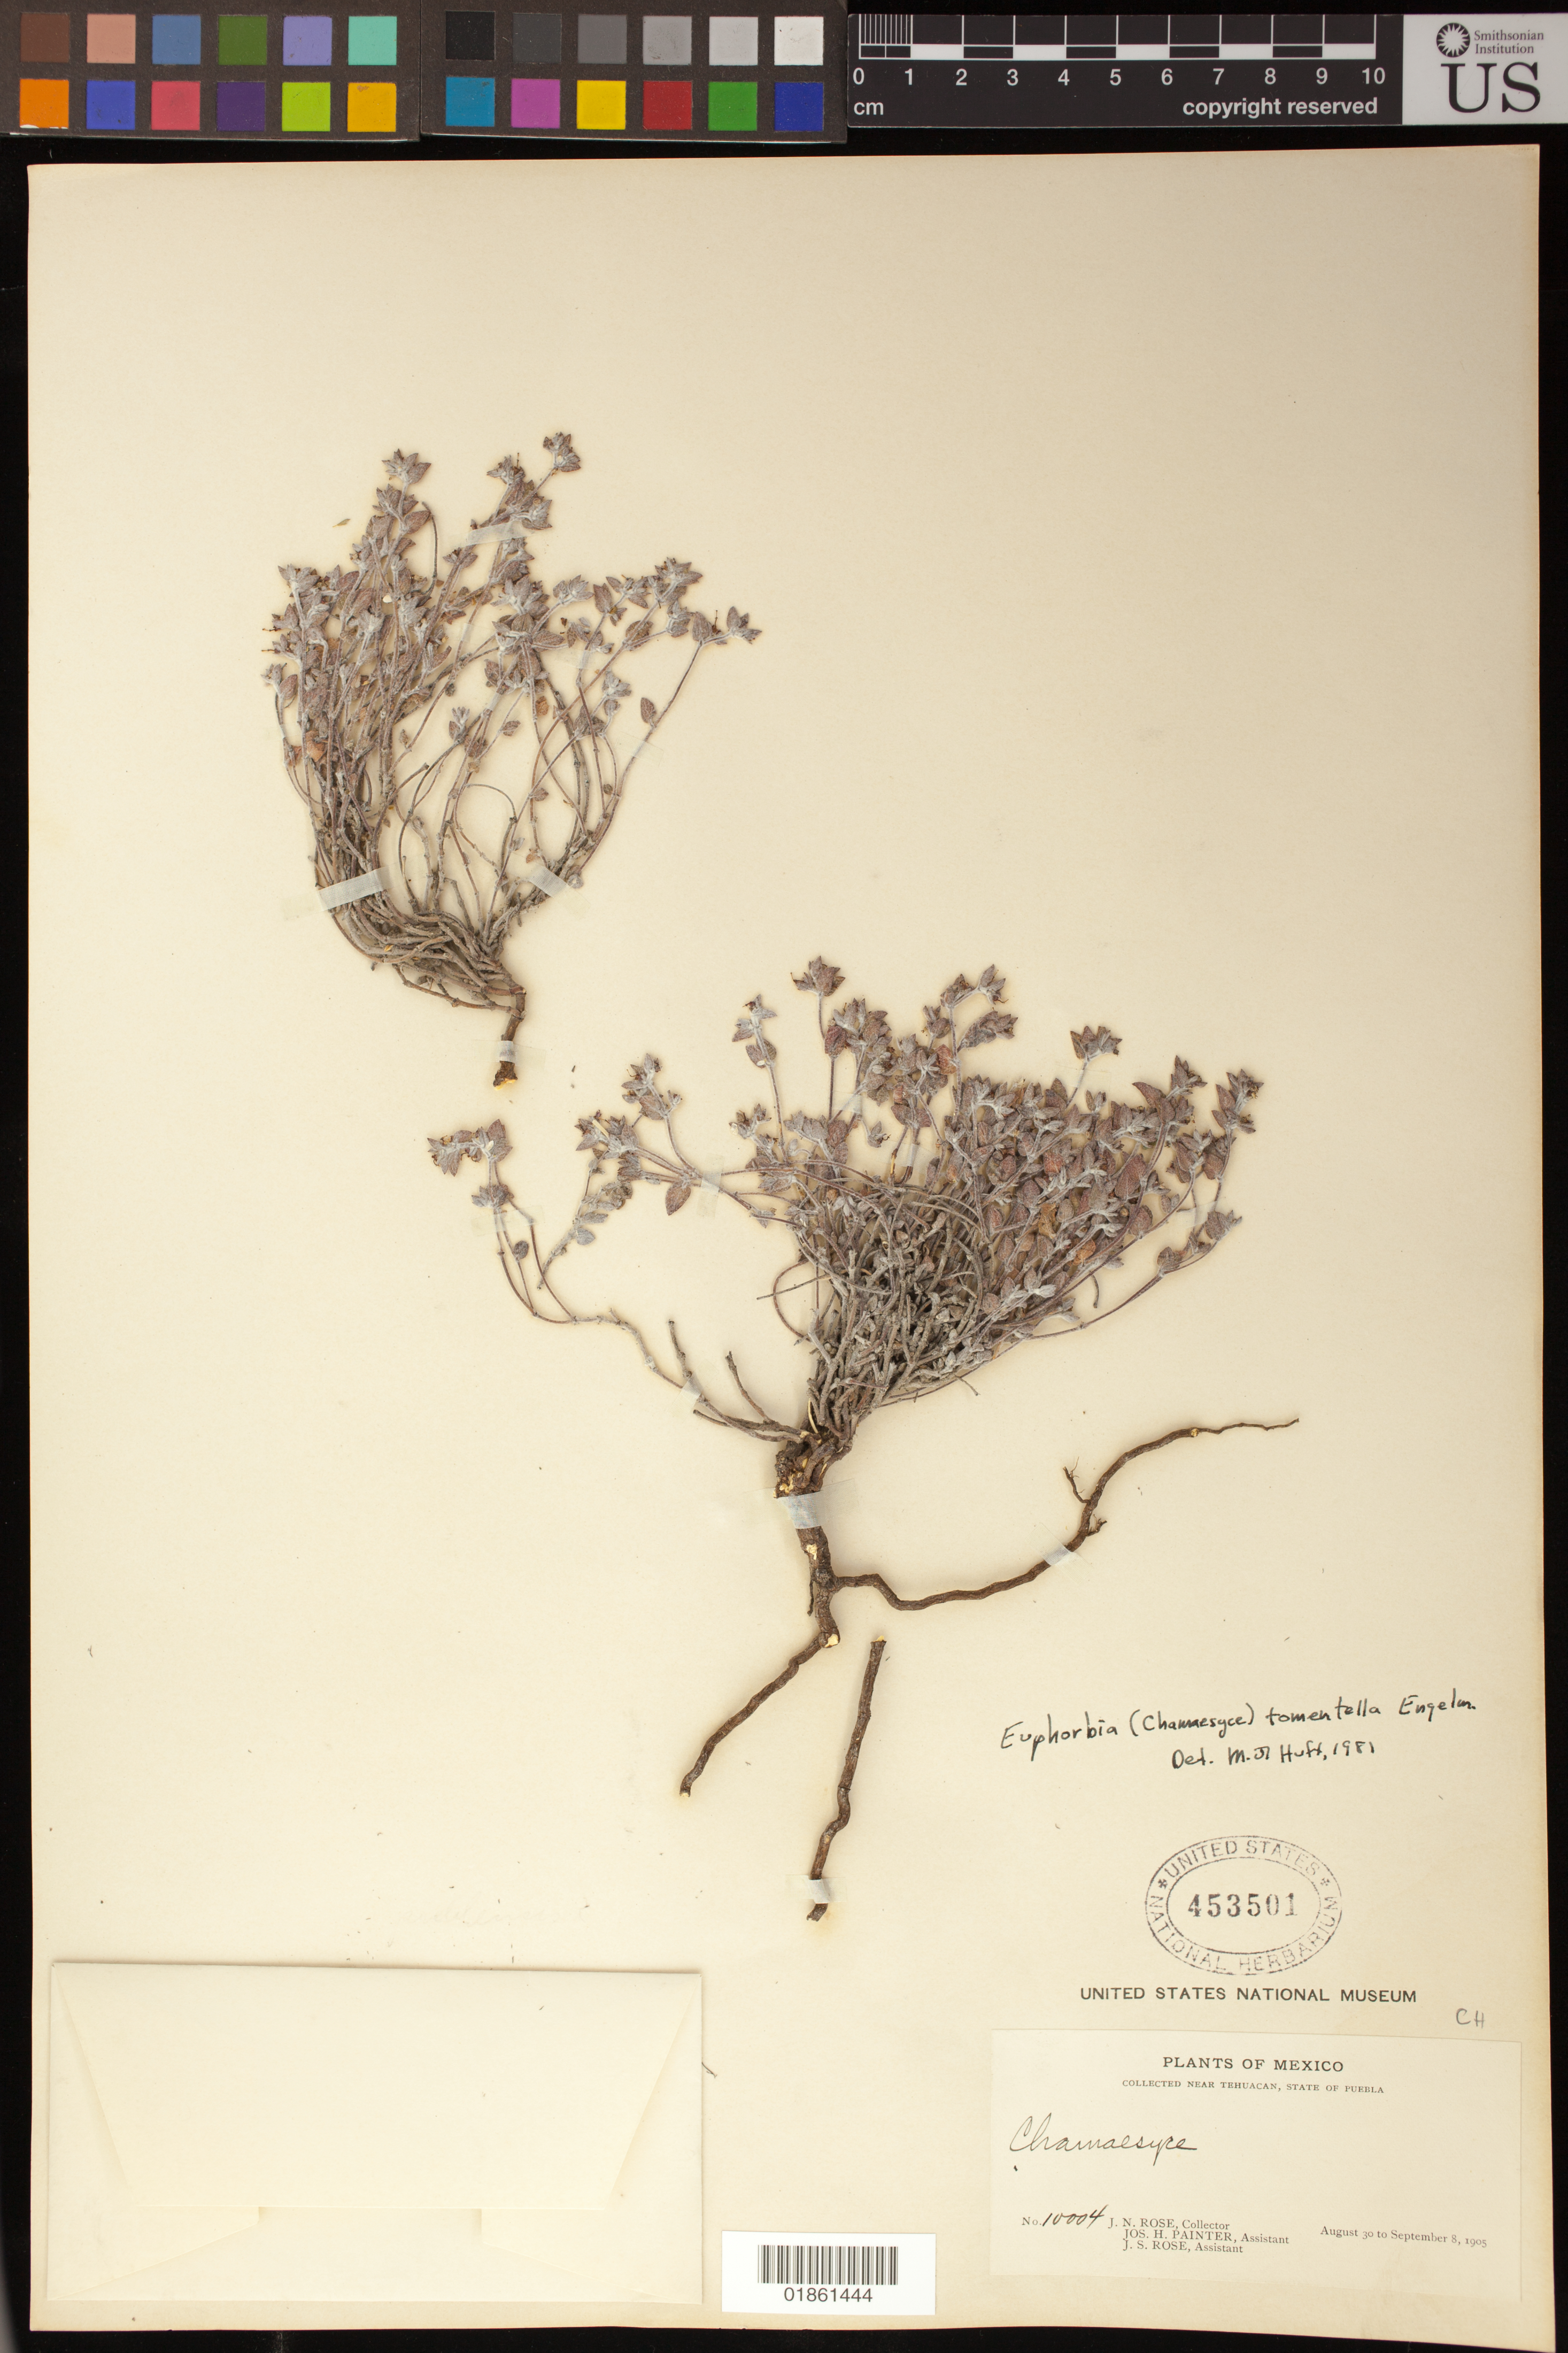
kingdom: Plantae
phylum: Tracheophyta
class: Magnoliopsida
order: Malpighiales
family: Euphorbiaceae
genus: Euphorbia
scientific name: Euphorbia tomentella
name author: Zipp. ex Span.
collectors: J. N. Rose, J. H. Painter & J. S. Rose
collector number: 10004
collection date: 1905-08-30/1905-09-08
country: Mexico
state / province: Puebla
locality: Near Tehuacan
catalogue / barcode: US 453501